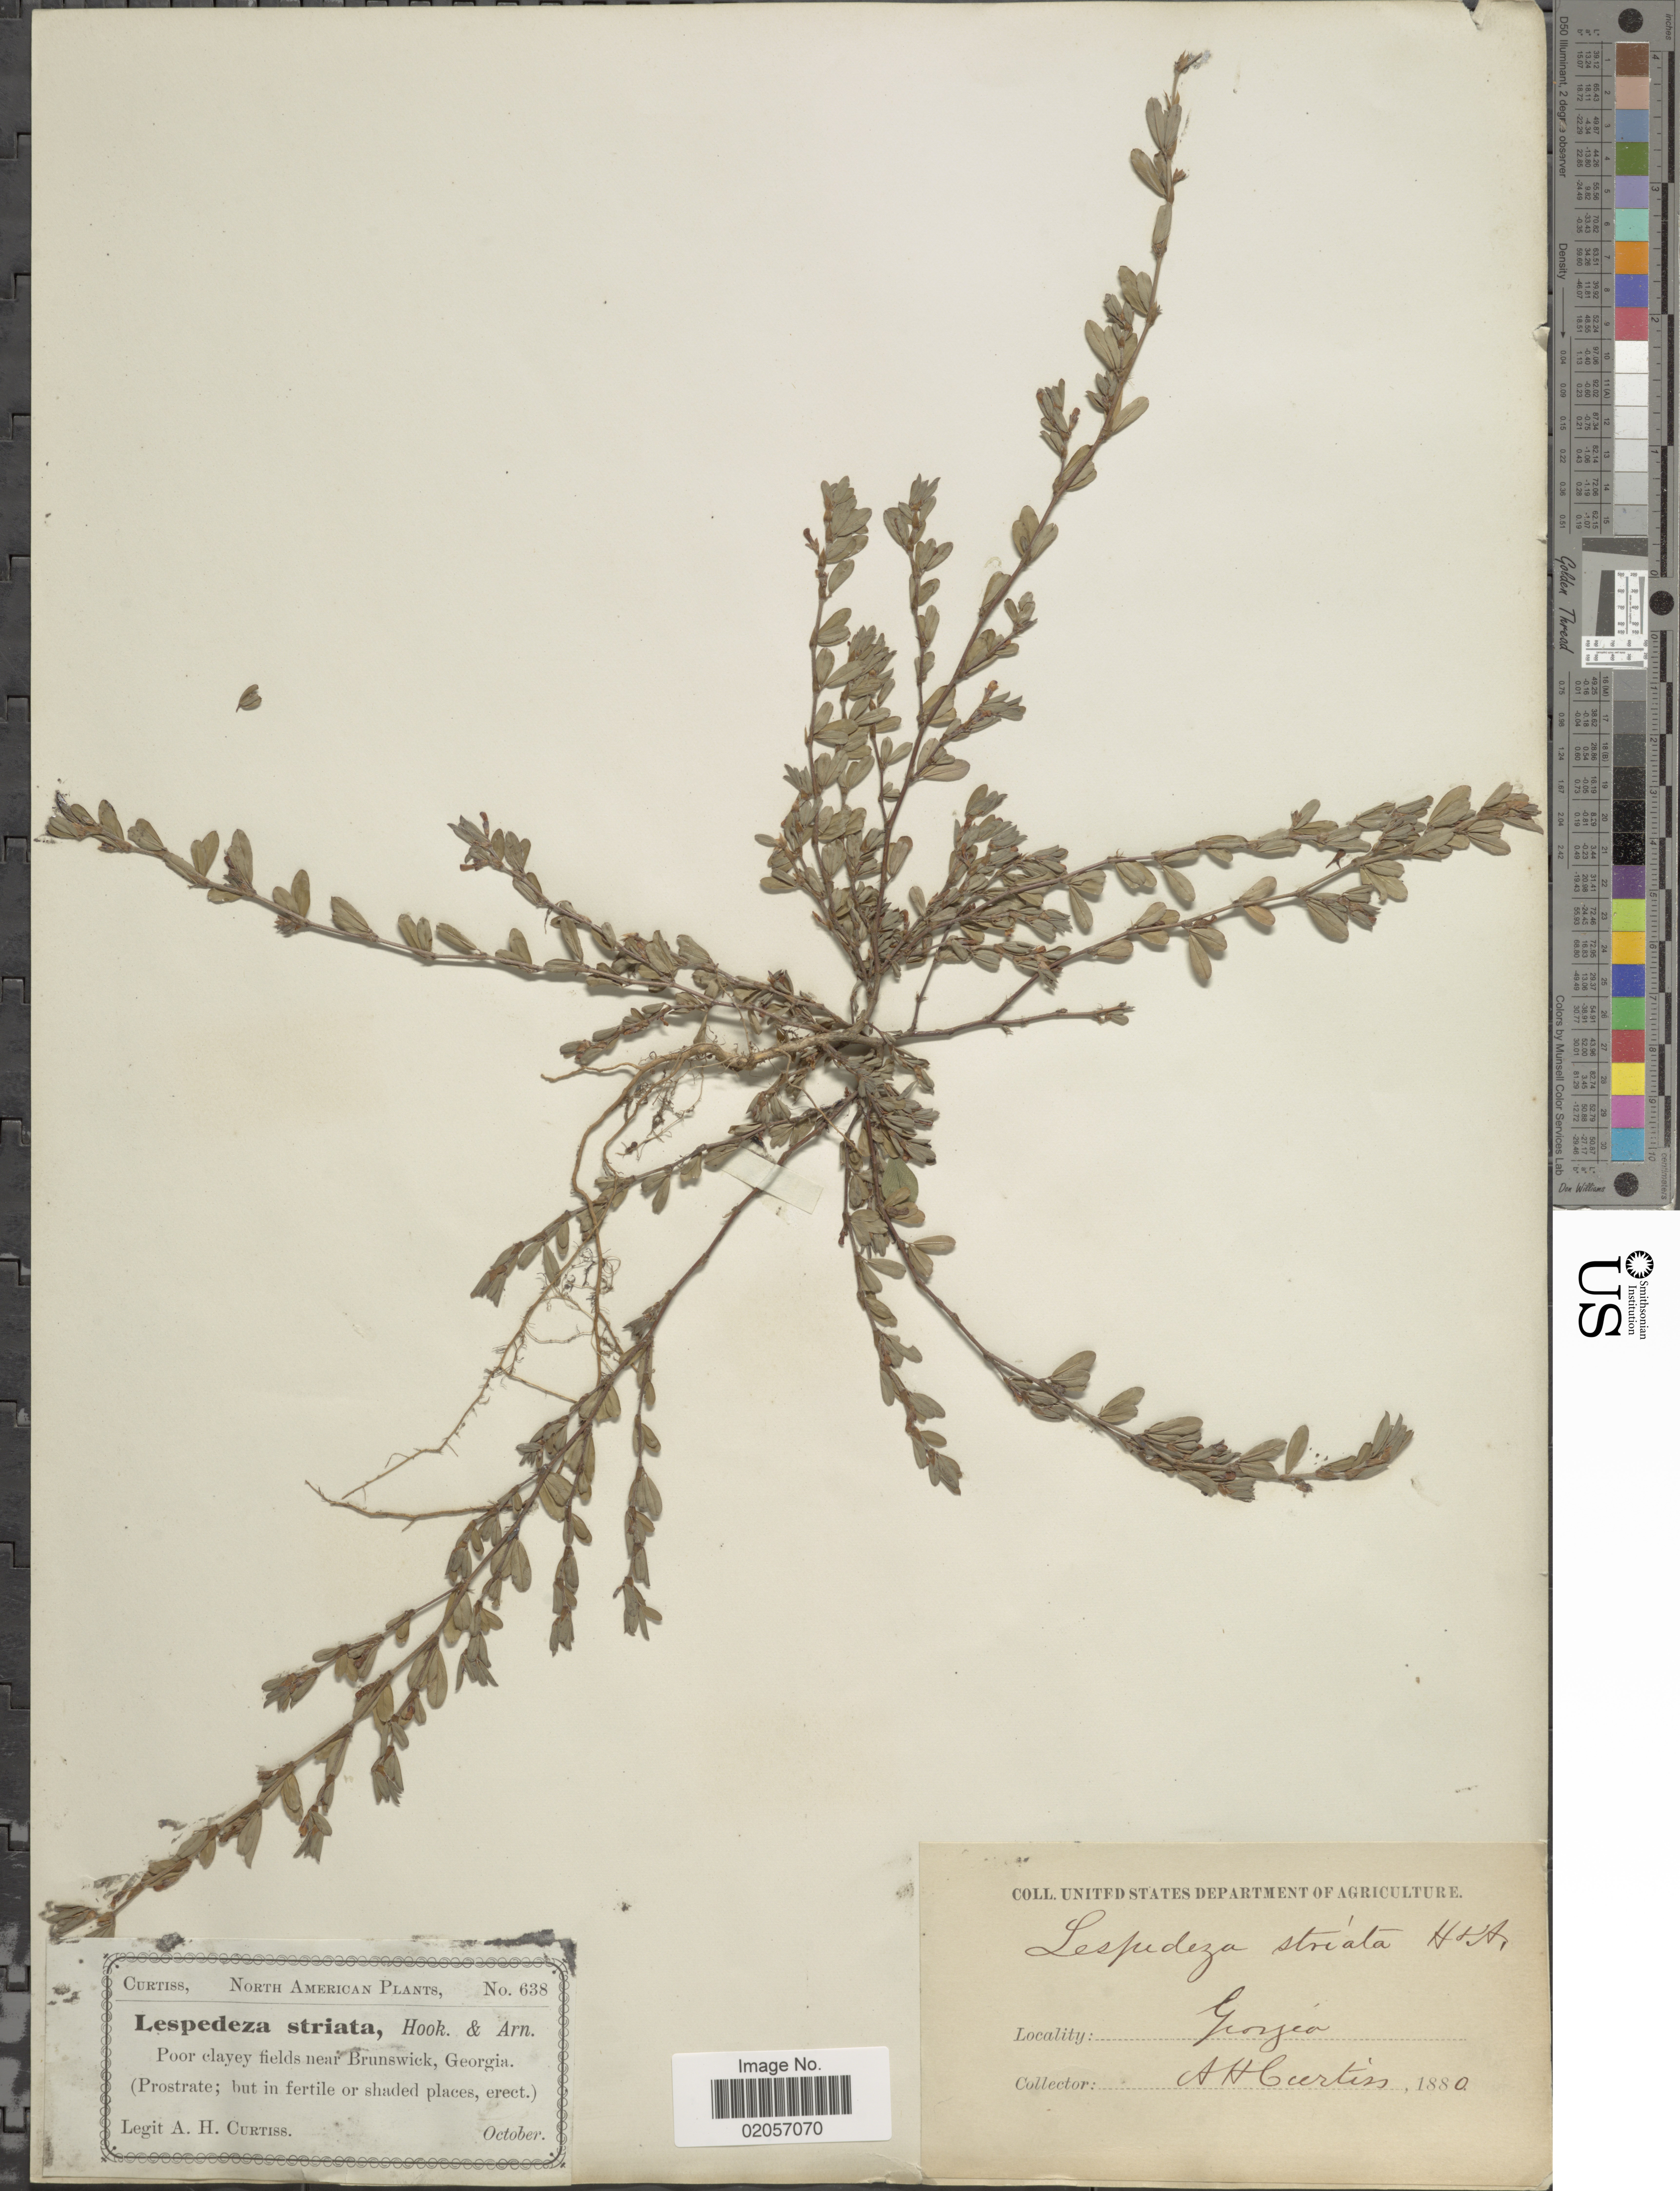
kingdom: Plantae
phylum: Tracheophyta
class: Magnoliopsida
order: Fabales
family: Fabaceae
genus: Kummerowia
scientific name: Kummerowia striata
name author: (Thunb.) Schindl.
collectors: A. H. Curtiss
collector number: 638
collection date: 1880-10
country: United States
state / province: Georgia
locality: Poor clayey fields near Brunswick